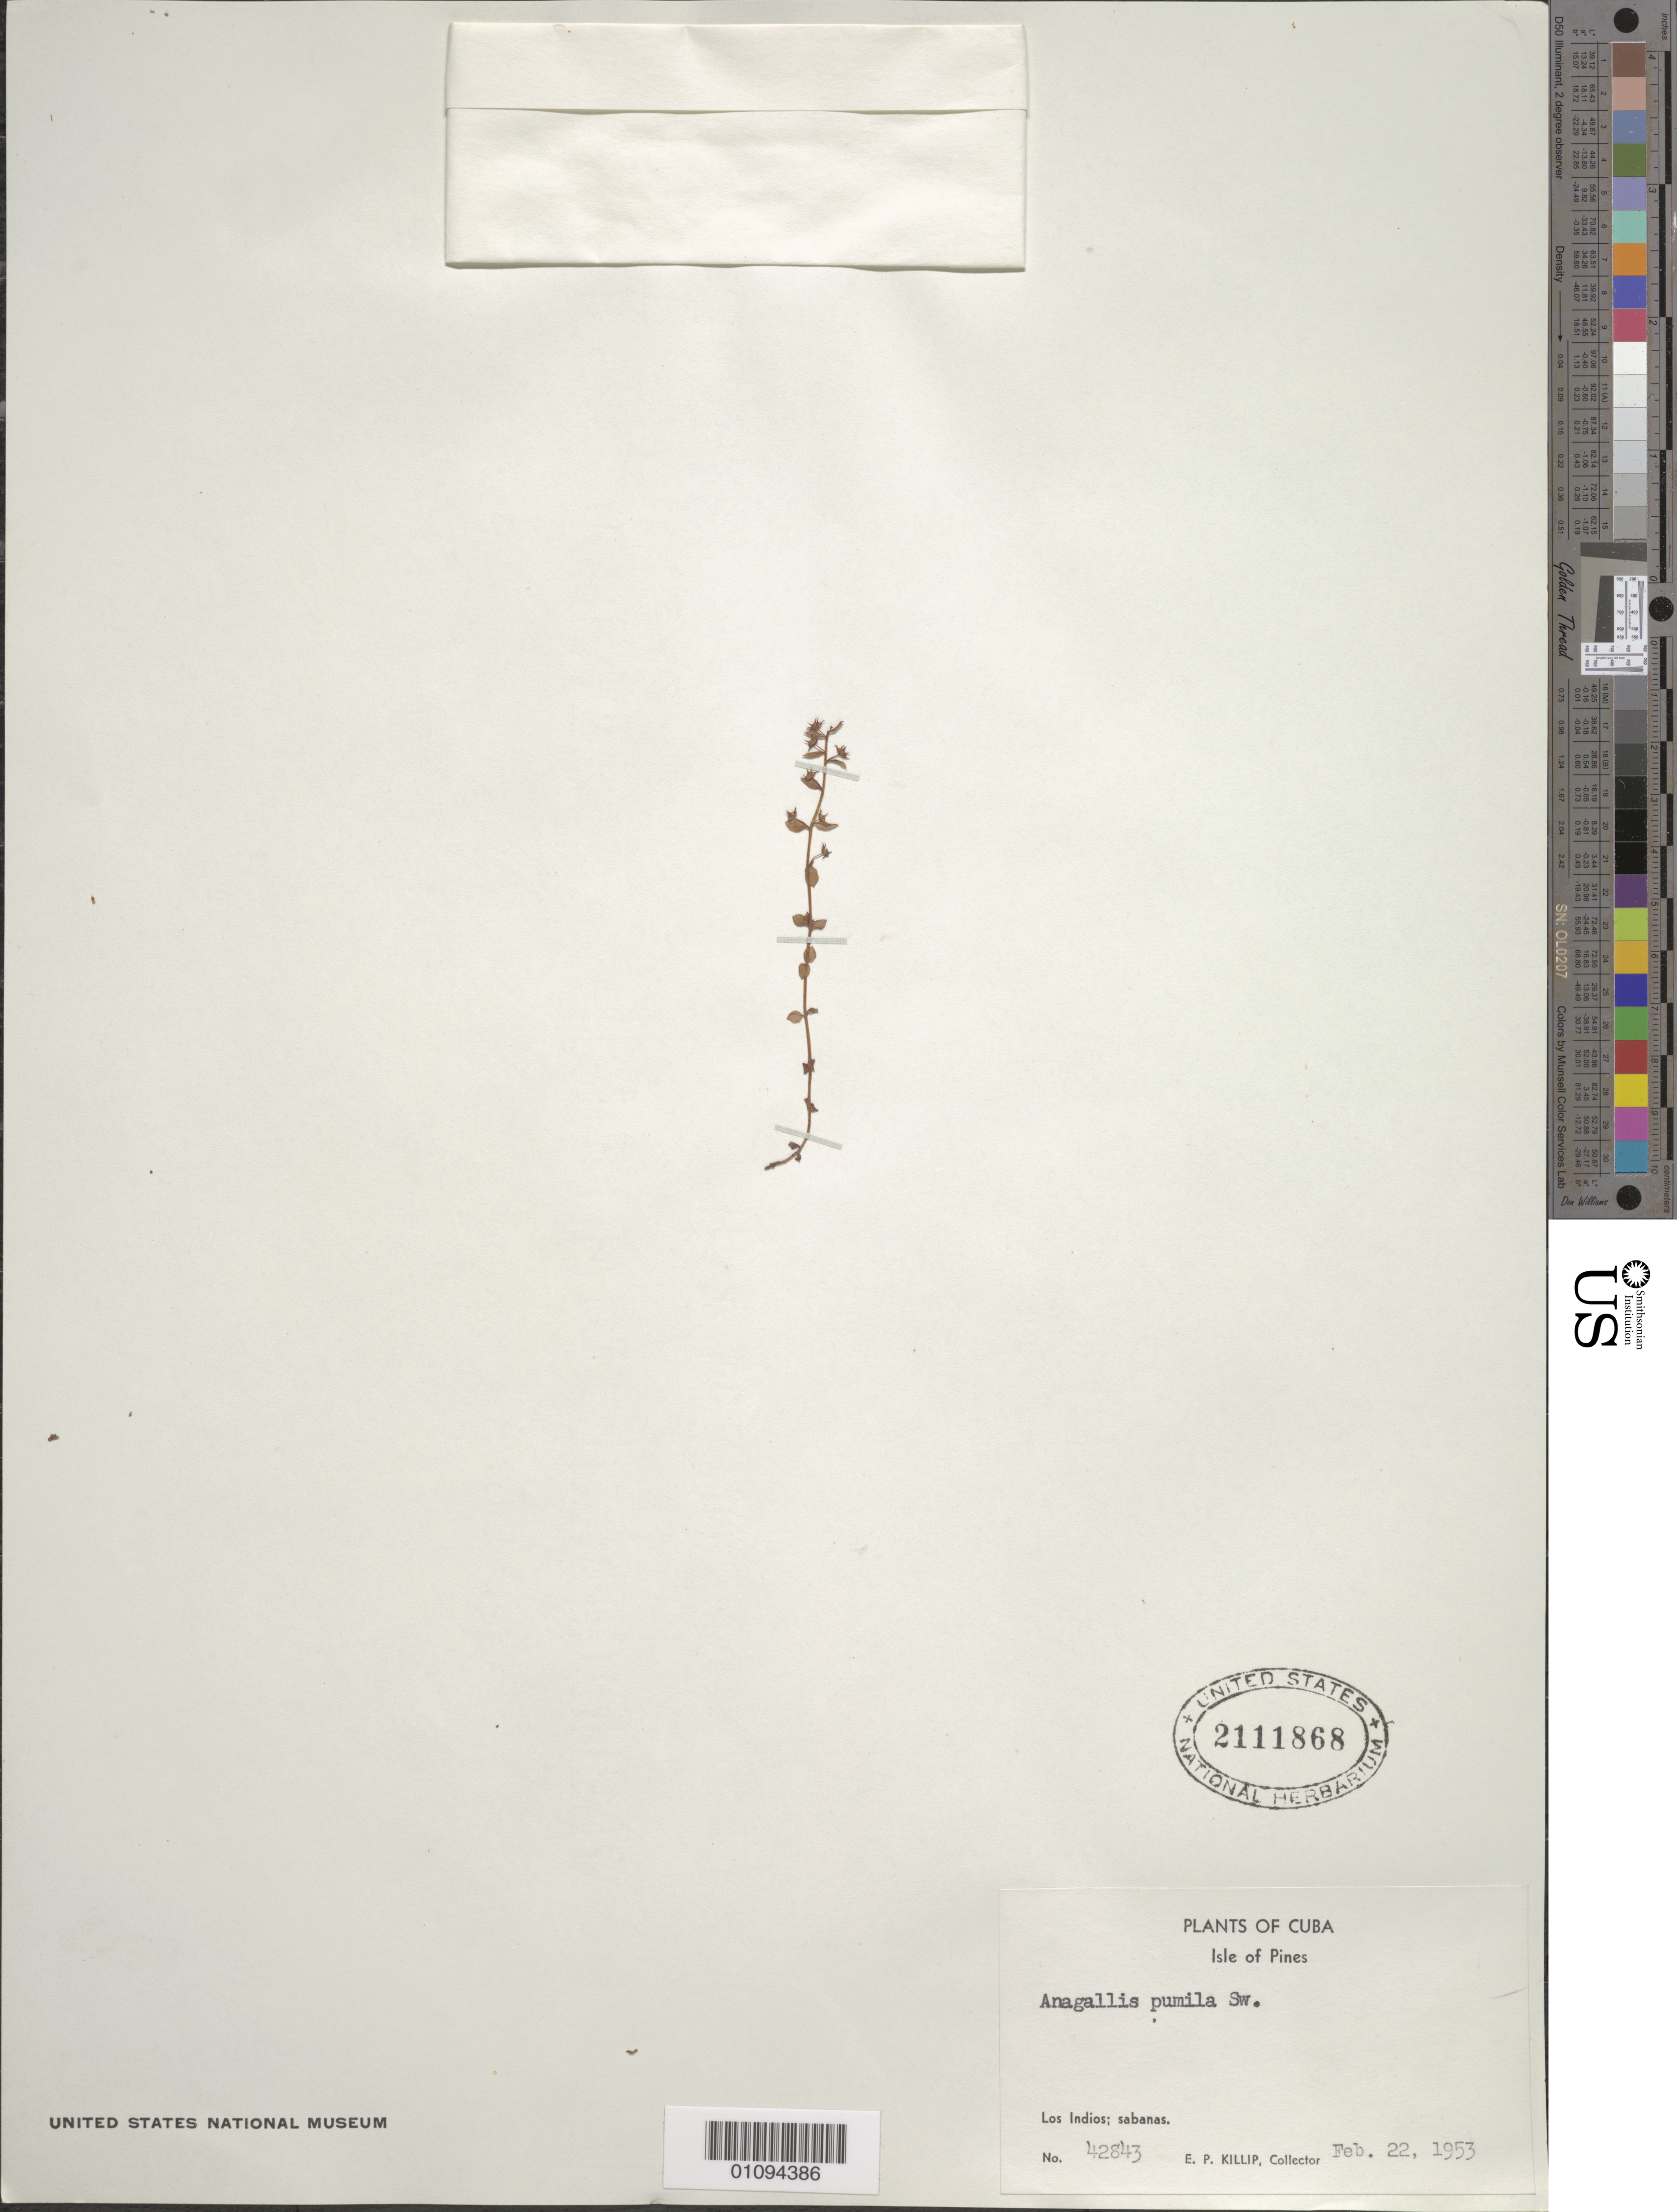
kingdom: Plantae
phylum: Tracheophyta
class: Magnoliopsida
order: Ericales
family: Primulaceae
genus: Anagallis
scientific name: Anagallis pumila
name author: Sw.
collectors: E. P. Killip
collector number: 42843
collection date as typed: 22 Feb 1953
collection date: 1953-02-22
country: Cuba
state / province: Isla de La Juventud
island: Isla de la Juventud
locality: Los Indios; sabanas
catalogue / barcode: US 2111868